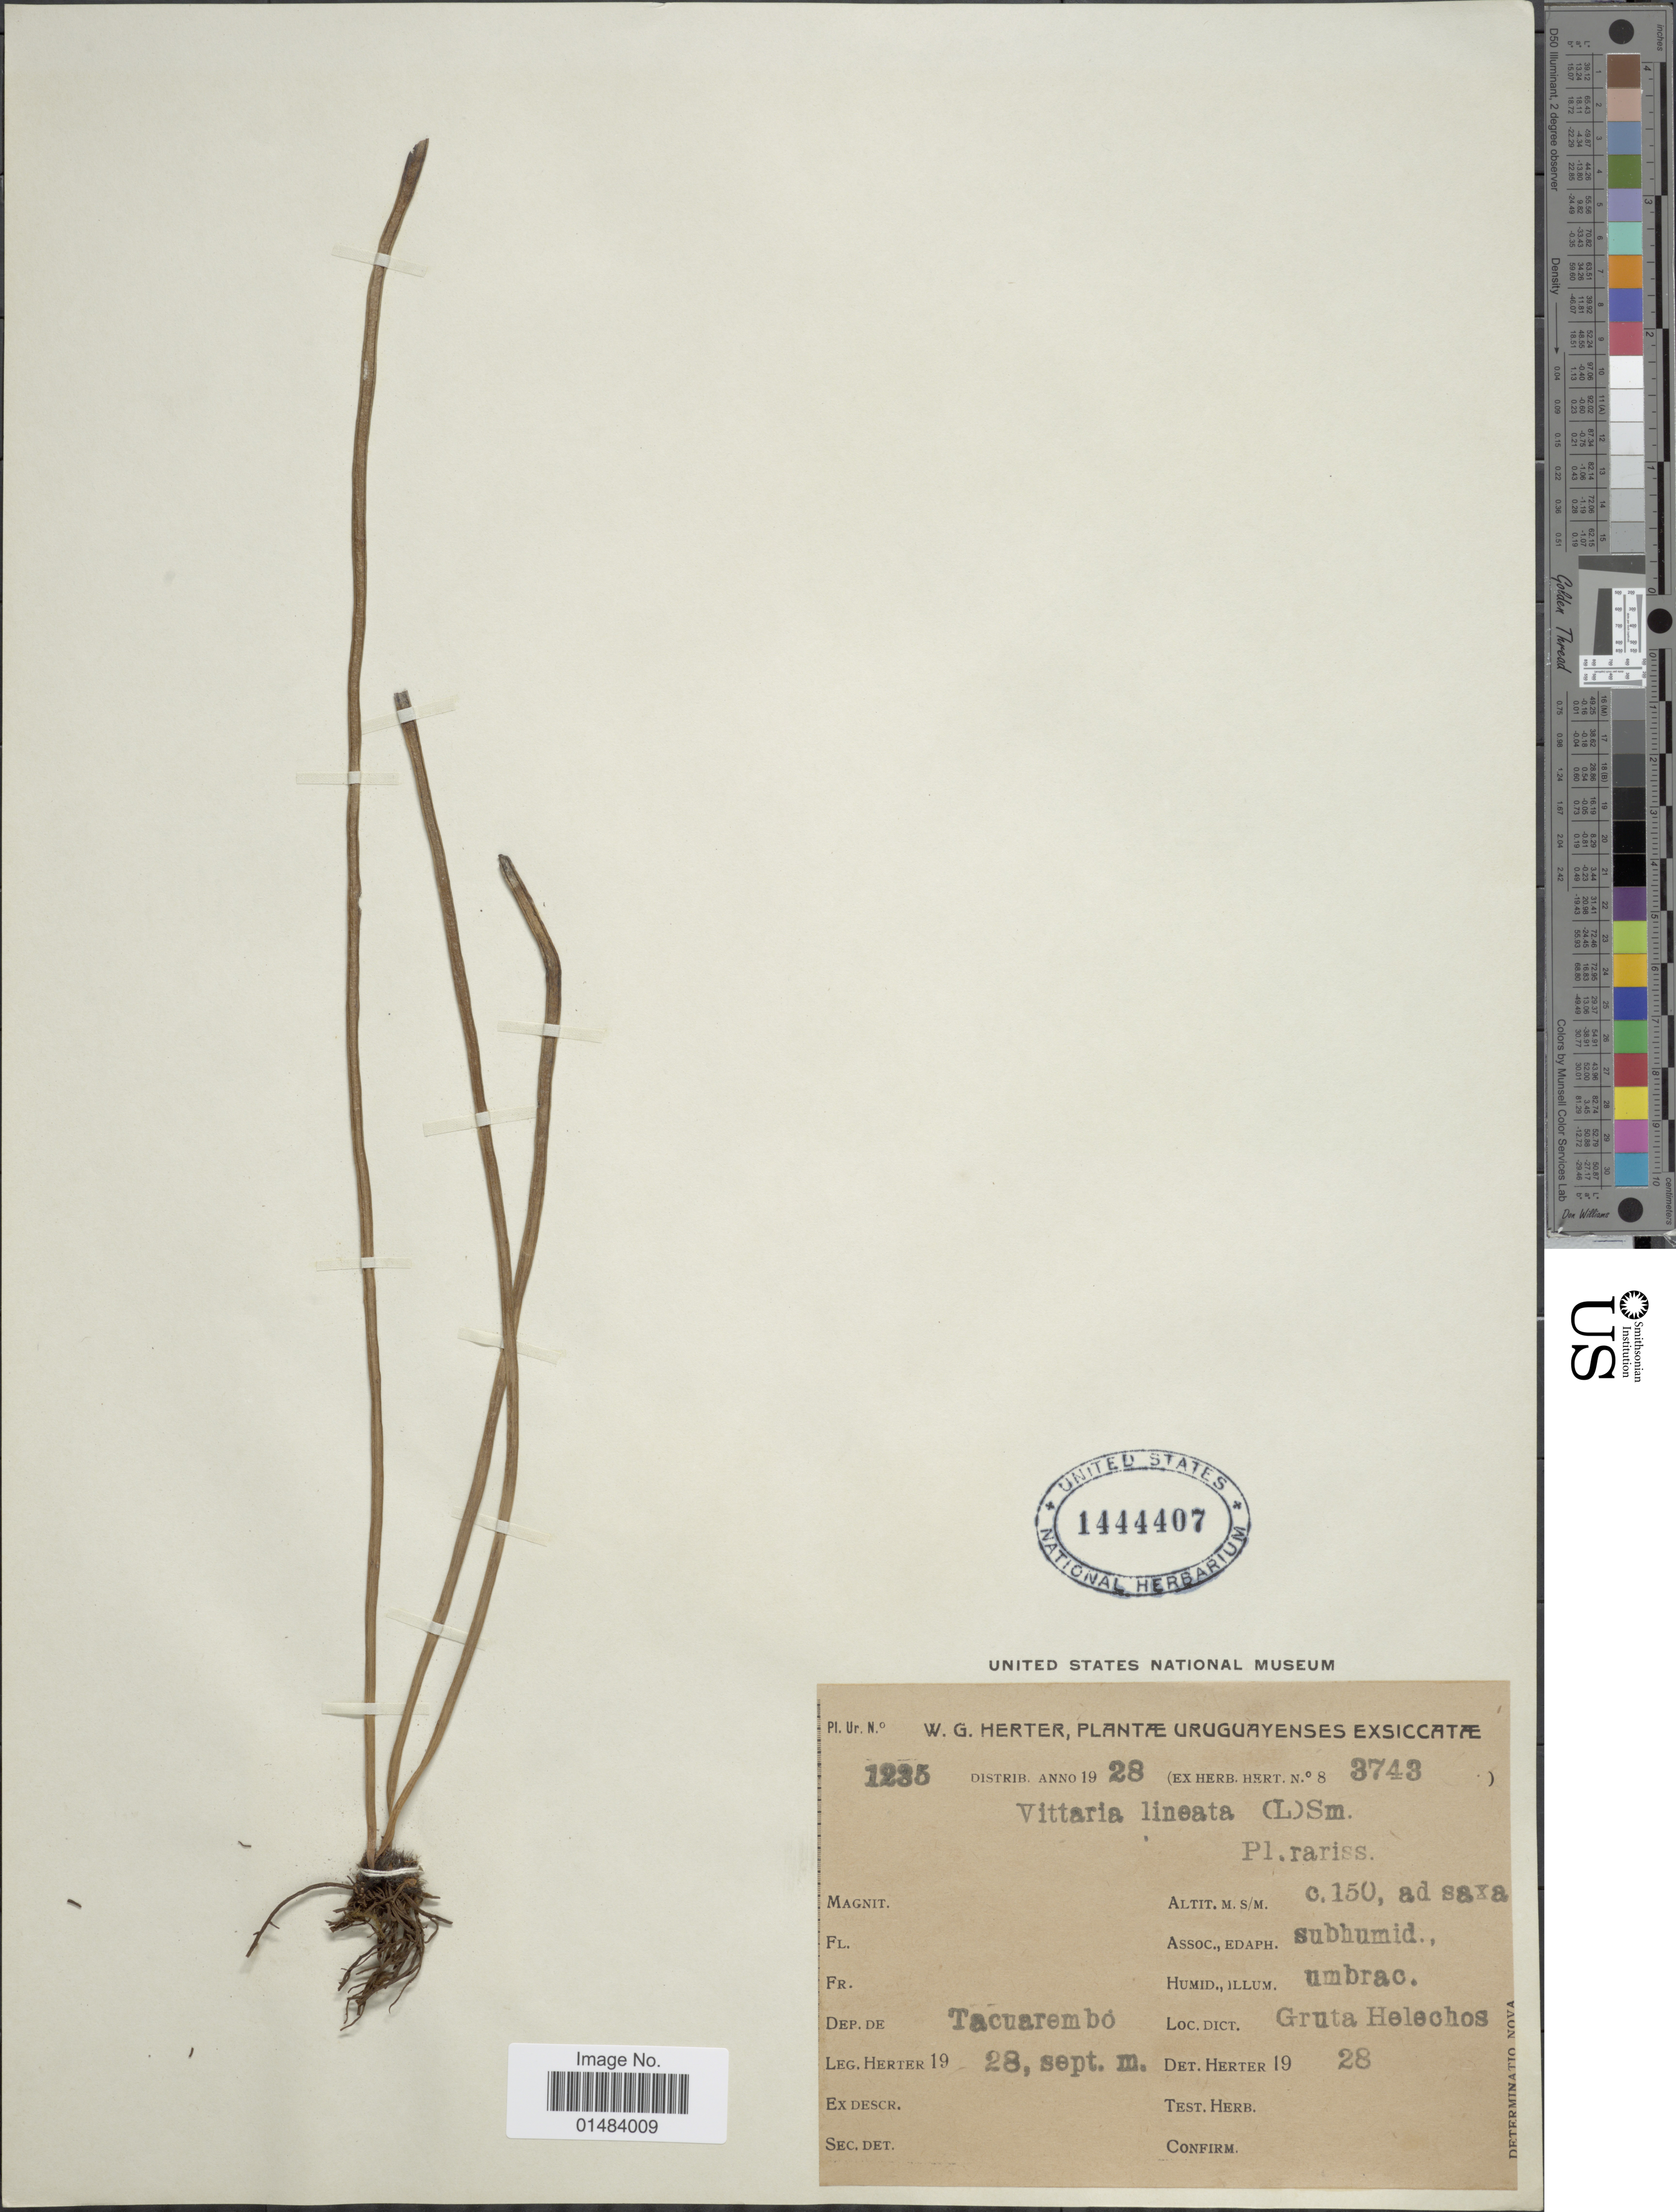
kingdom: Plantae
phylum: Tracheophyta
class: Polypodiopsida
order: Polypodiales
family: Pteridaceae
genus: Vittaria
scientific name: Vittaria lineata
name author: (L.) Sm.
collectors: W. G. Herter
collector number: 1235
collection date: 1928-09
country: Uruguay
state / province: Tacuarembó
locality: Uruguayenses, Dep. de Tacuarembo. Gruta Helechos.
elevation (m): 150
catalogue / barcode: US 1444407